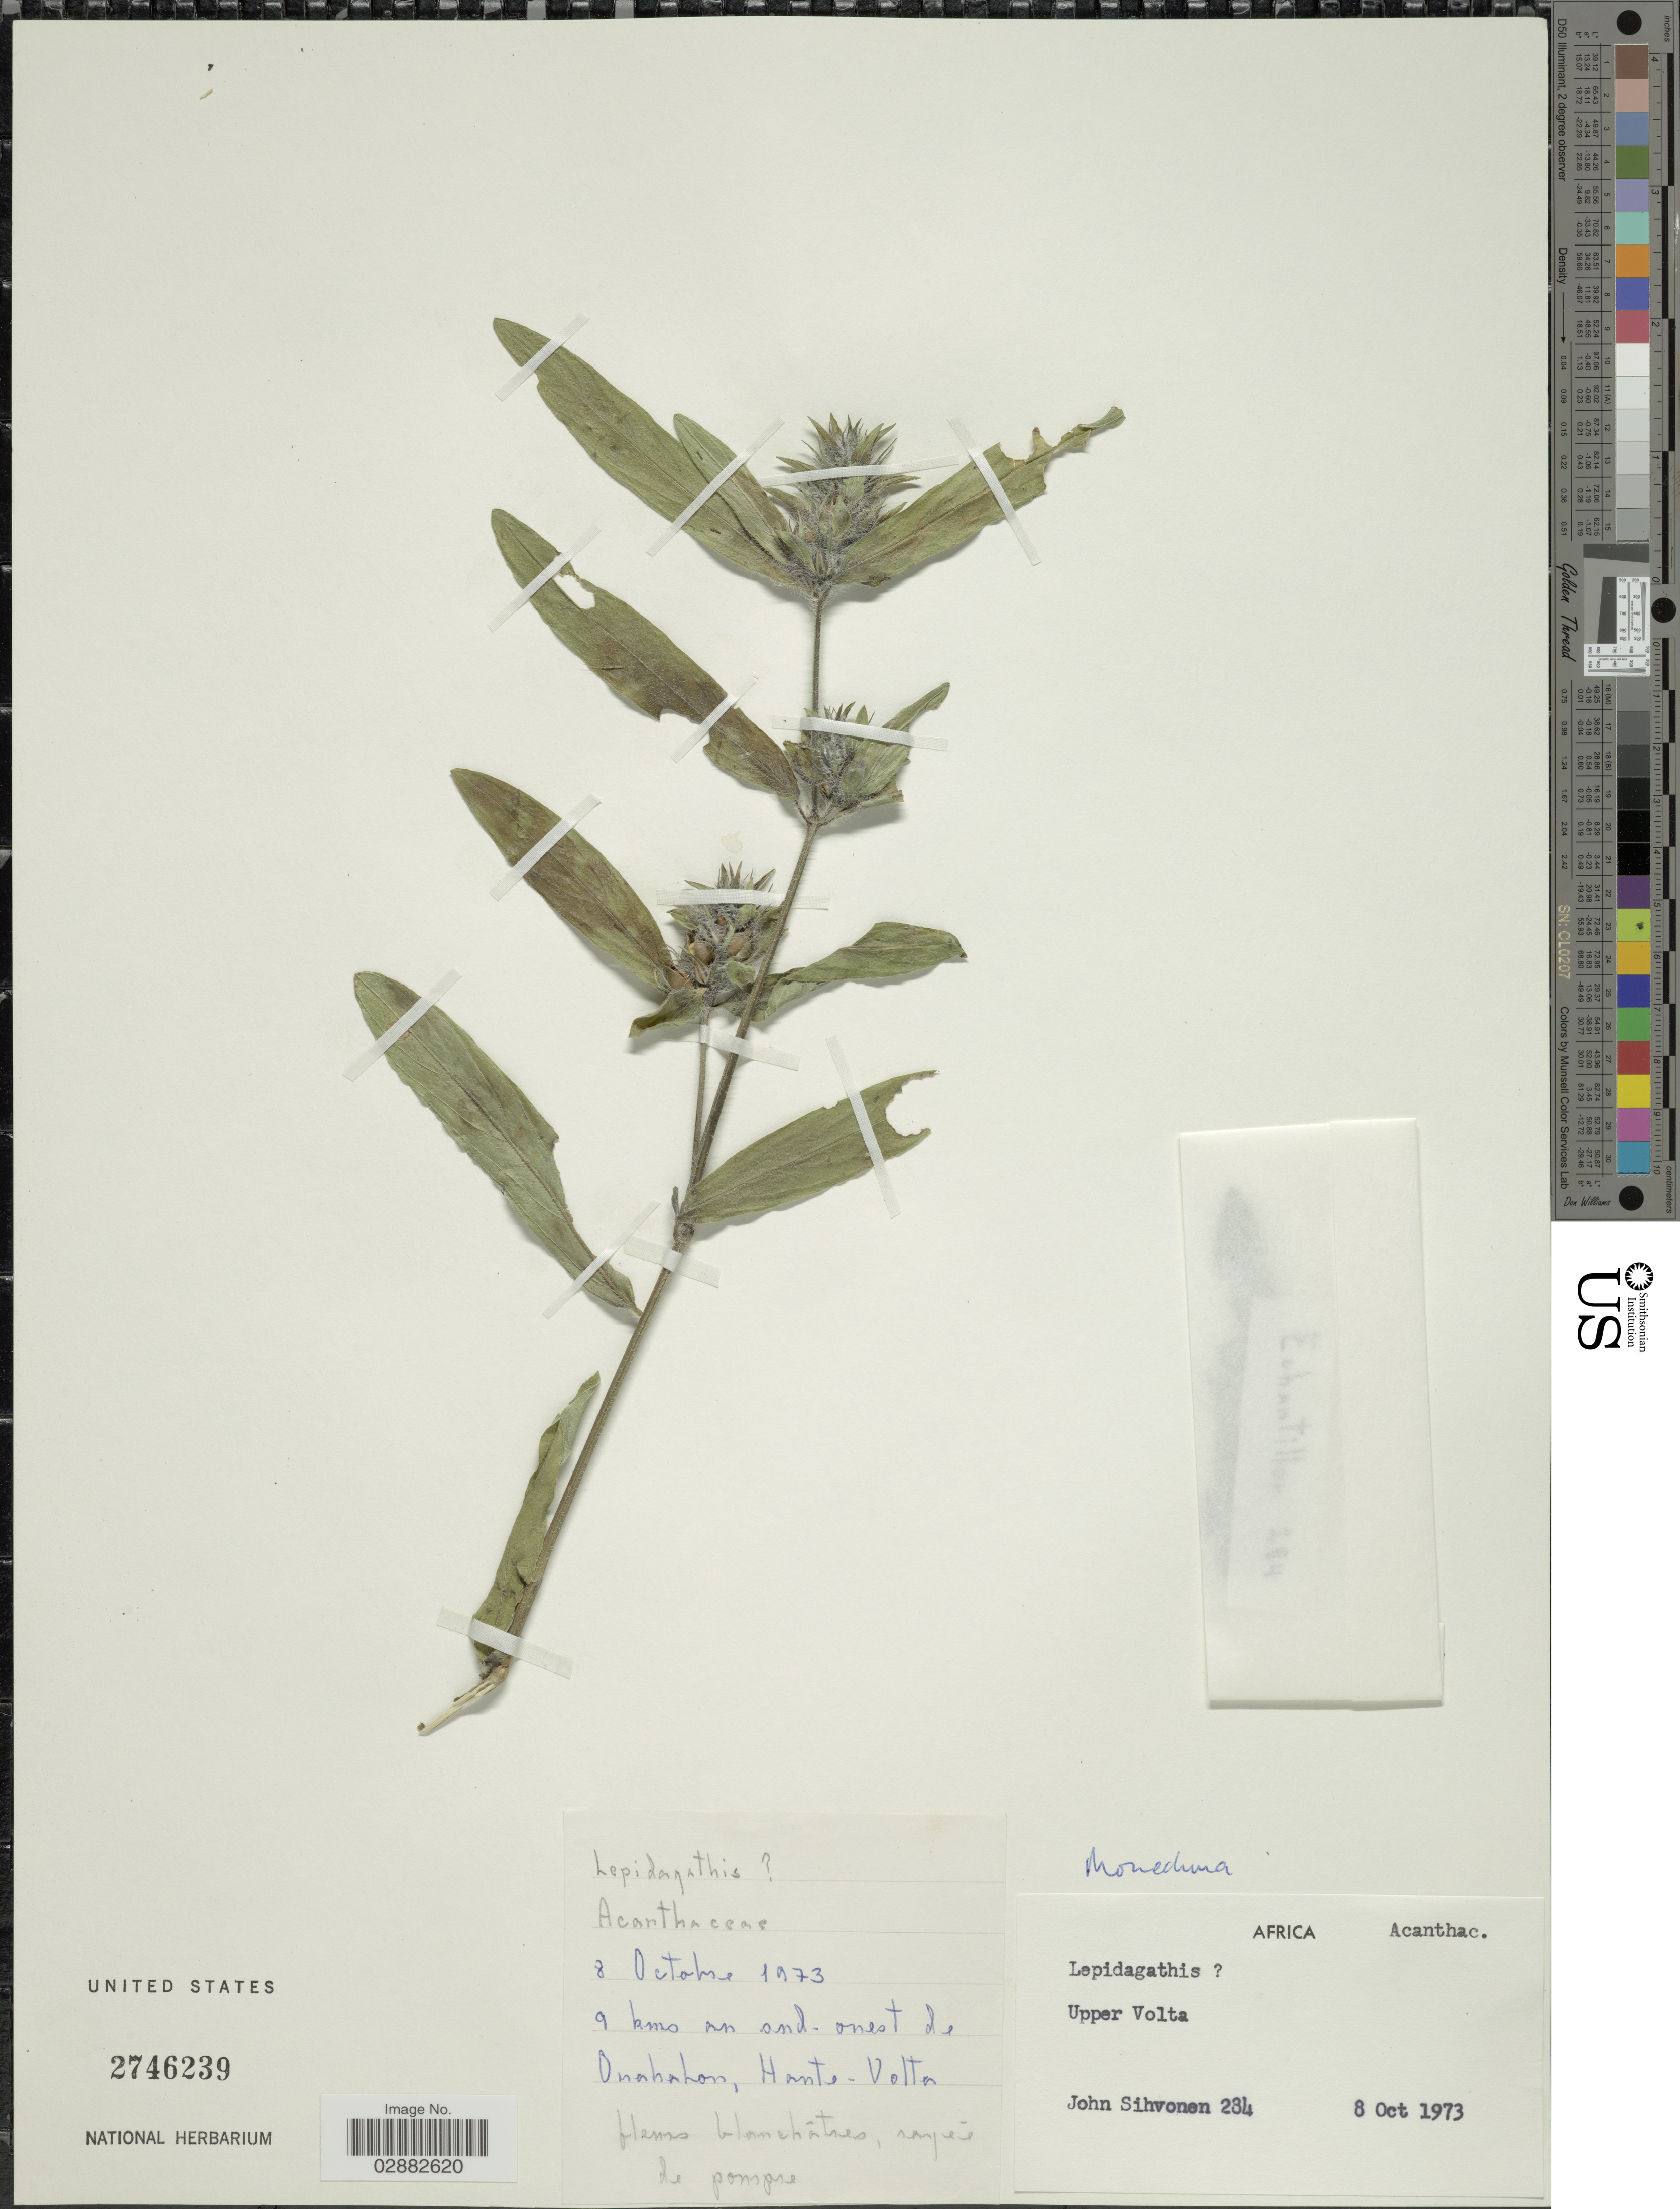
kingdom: Plantae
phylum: Tracheophyta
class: Magnoliopsida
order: Lamiales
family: Acanthaceae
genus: Justicia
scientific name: Justicia sp.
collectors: J. Sihvonen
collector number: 284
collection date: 1973-10-08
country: Burkina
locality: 9 kms on and. ouest de Ouahabou, Haute-Volta, Upper Volta.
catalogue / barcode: US 2746239